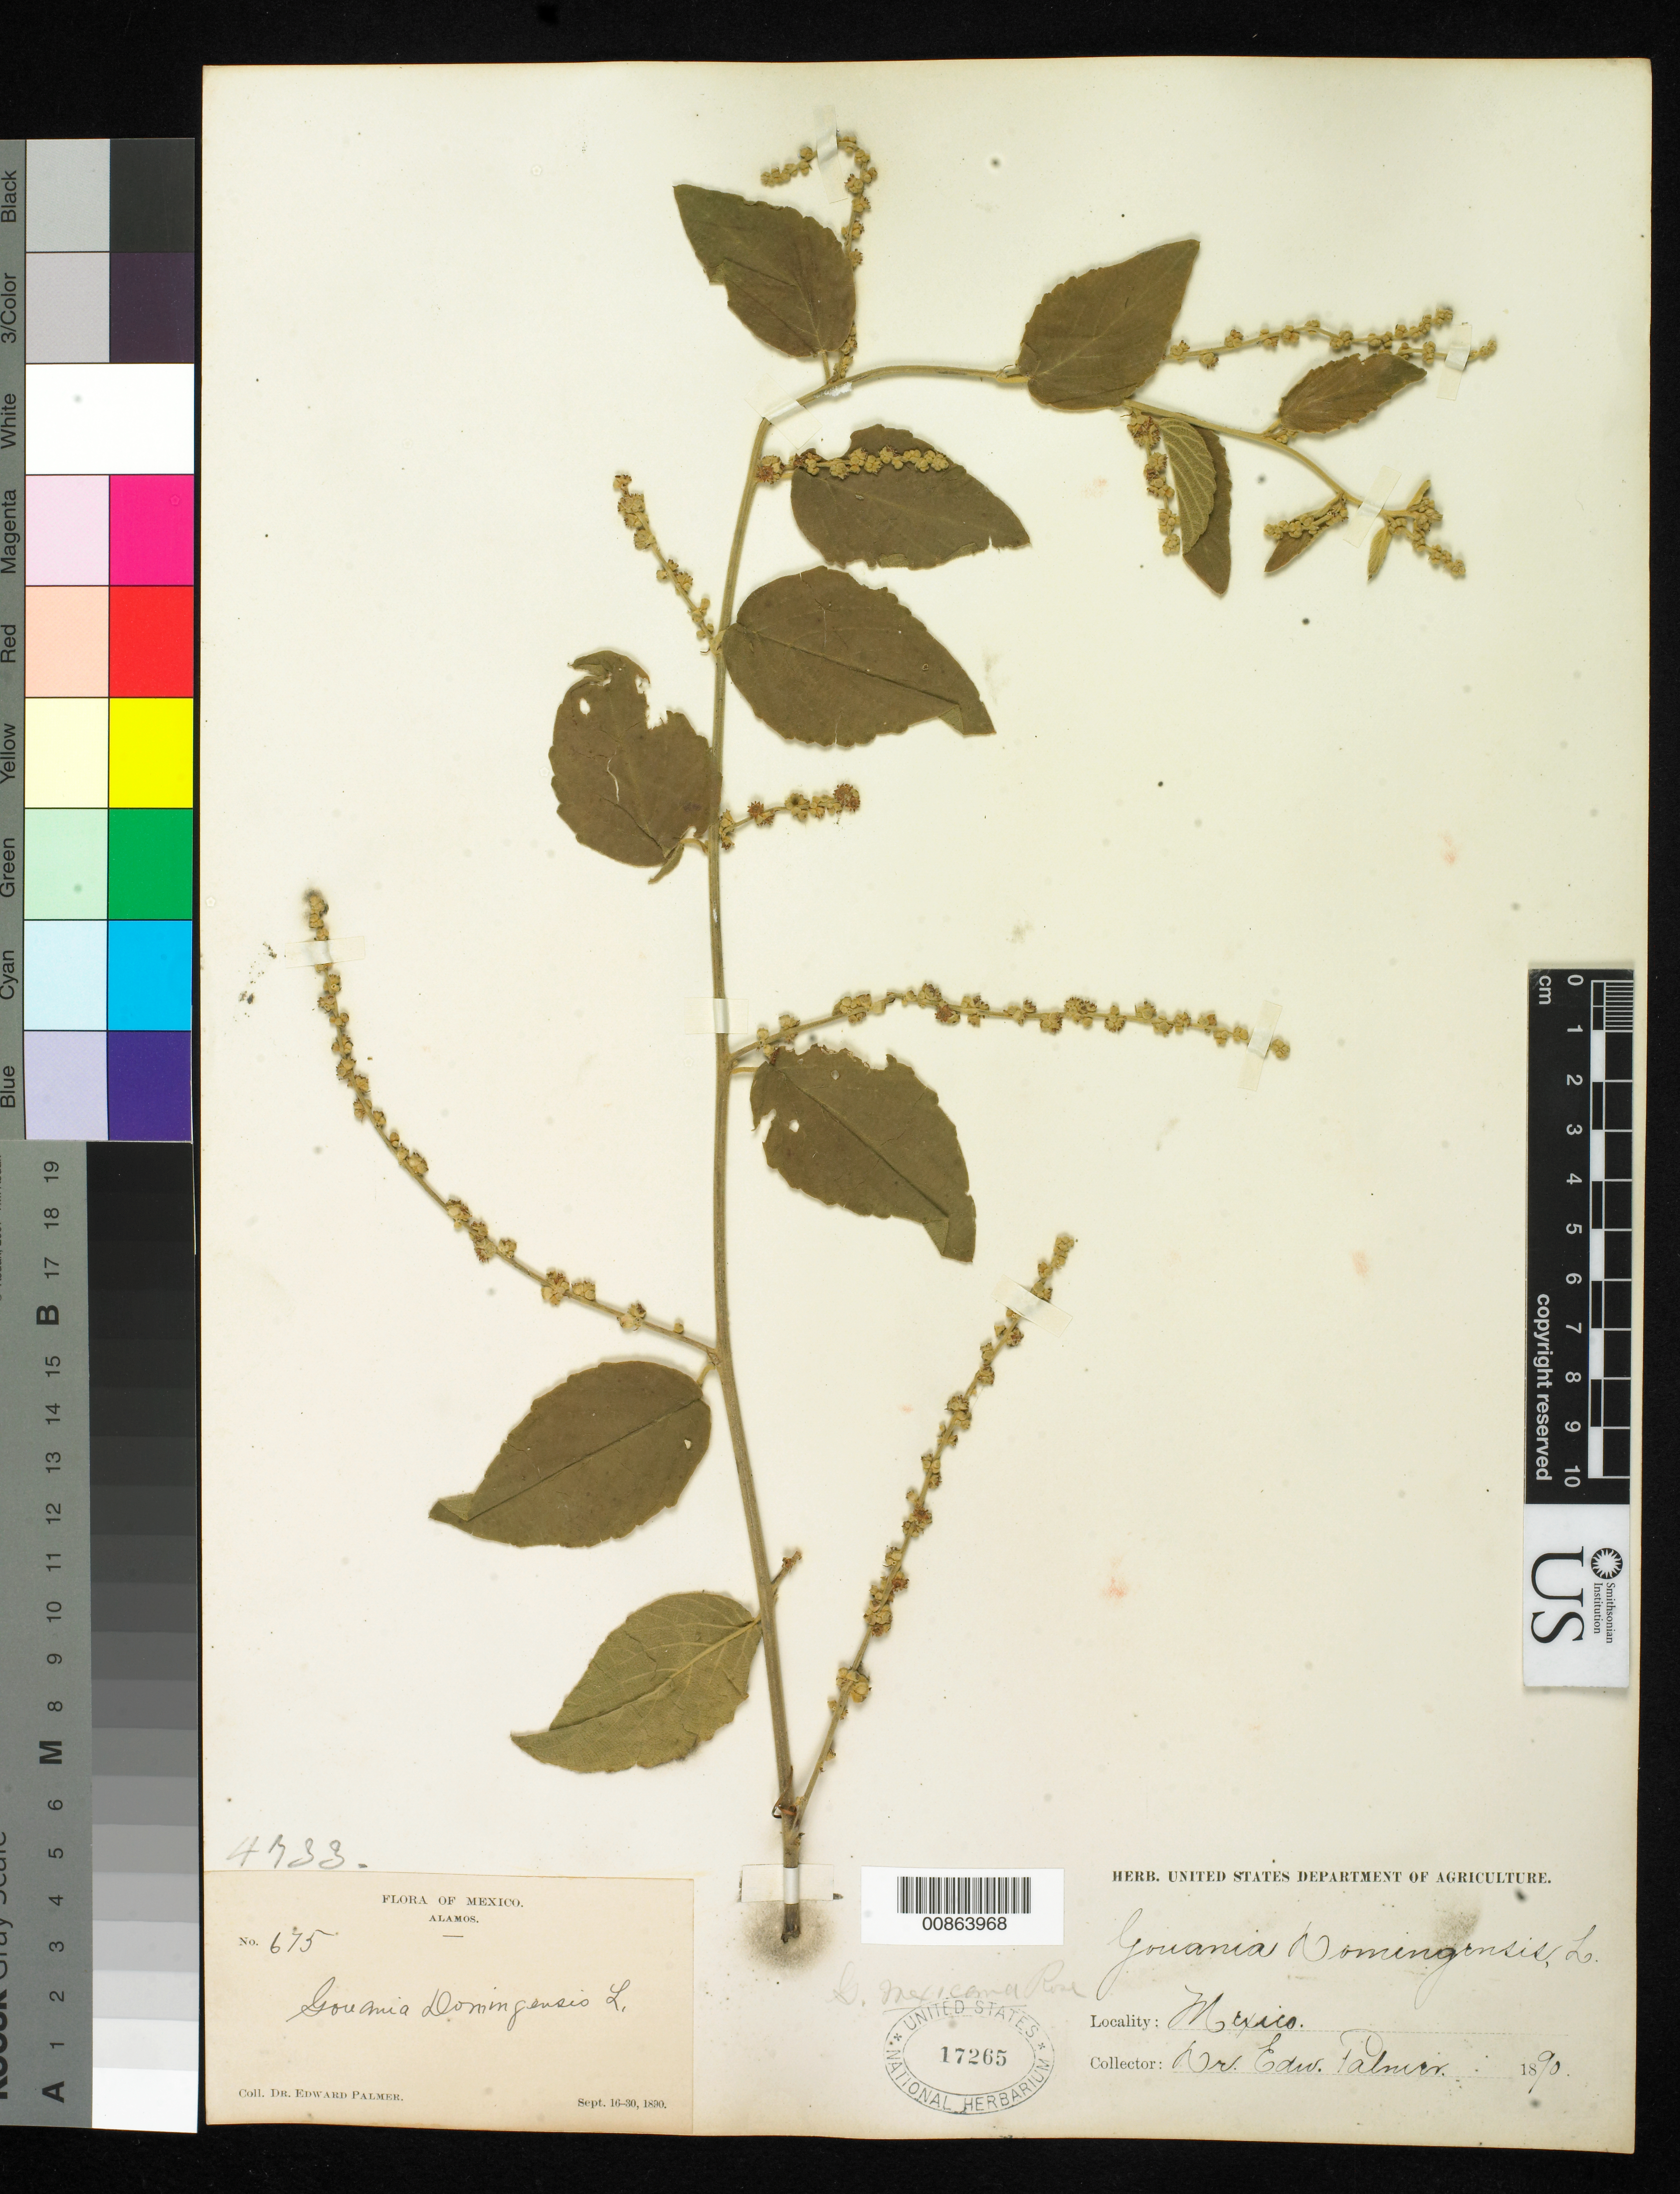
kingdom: Plantae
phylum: Tracheophyta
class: Magnoliopsida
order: Rosales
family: Rhamnaceae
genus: Gouania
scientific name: Gouania rosei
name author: Wiggins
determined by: Pool, A., (MO), Missouri Botanical Garden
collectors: E. Palmer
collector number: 675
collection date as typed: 16 Sep 1890 to 30 Sep 1890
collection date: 1890-09-16/1890-09-30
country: Mexico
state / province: Sonora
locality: Alamos, Sonora.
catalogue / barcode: US 17265